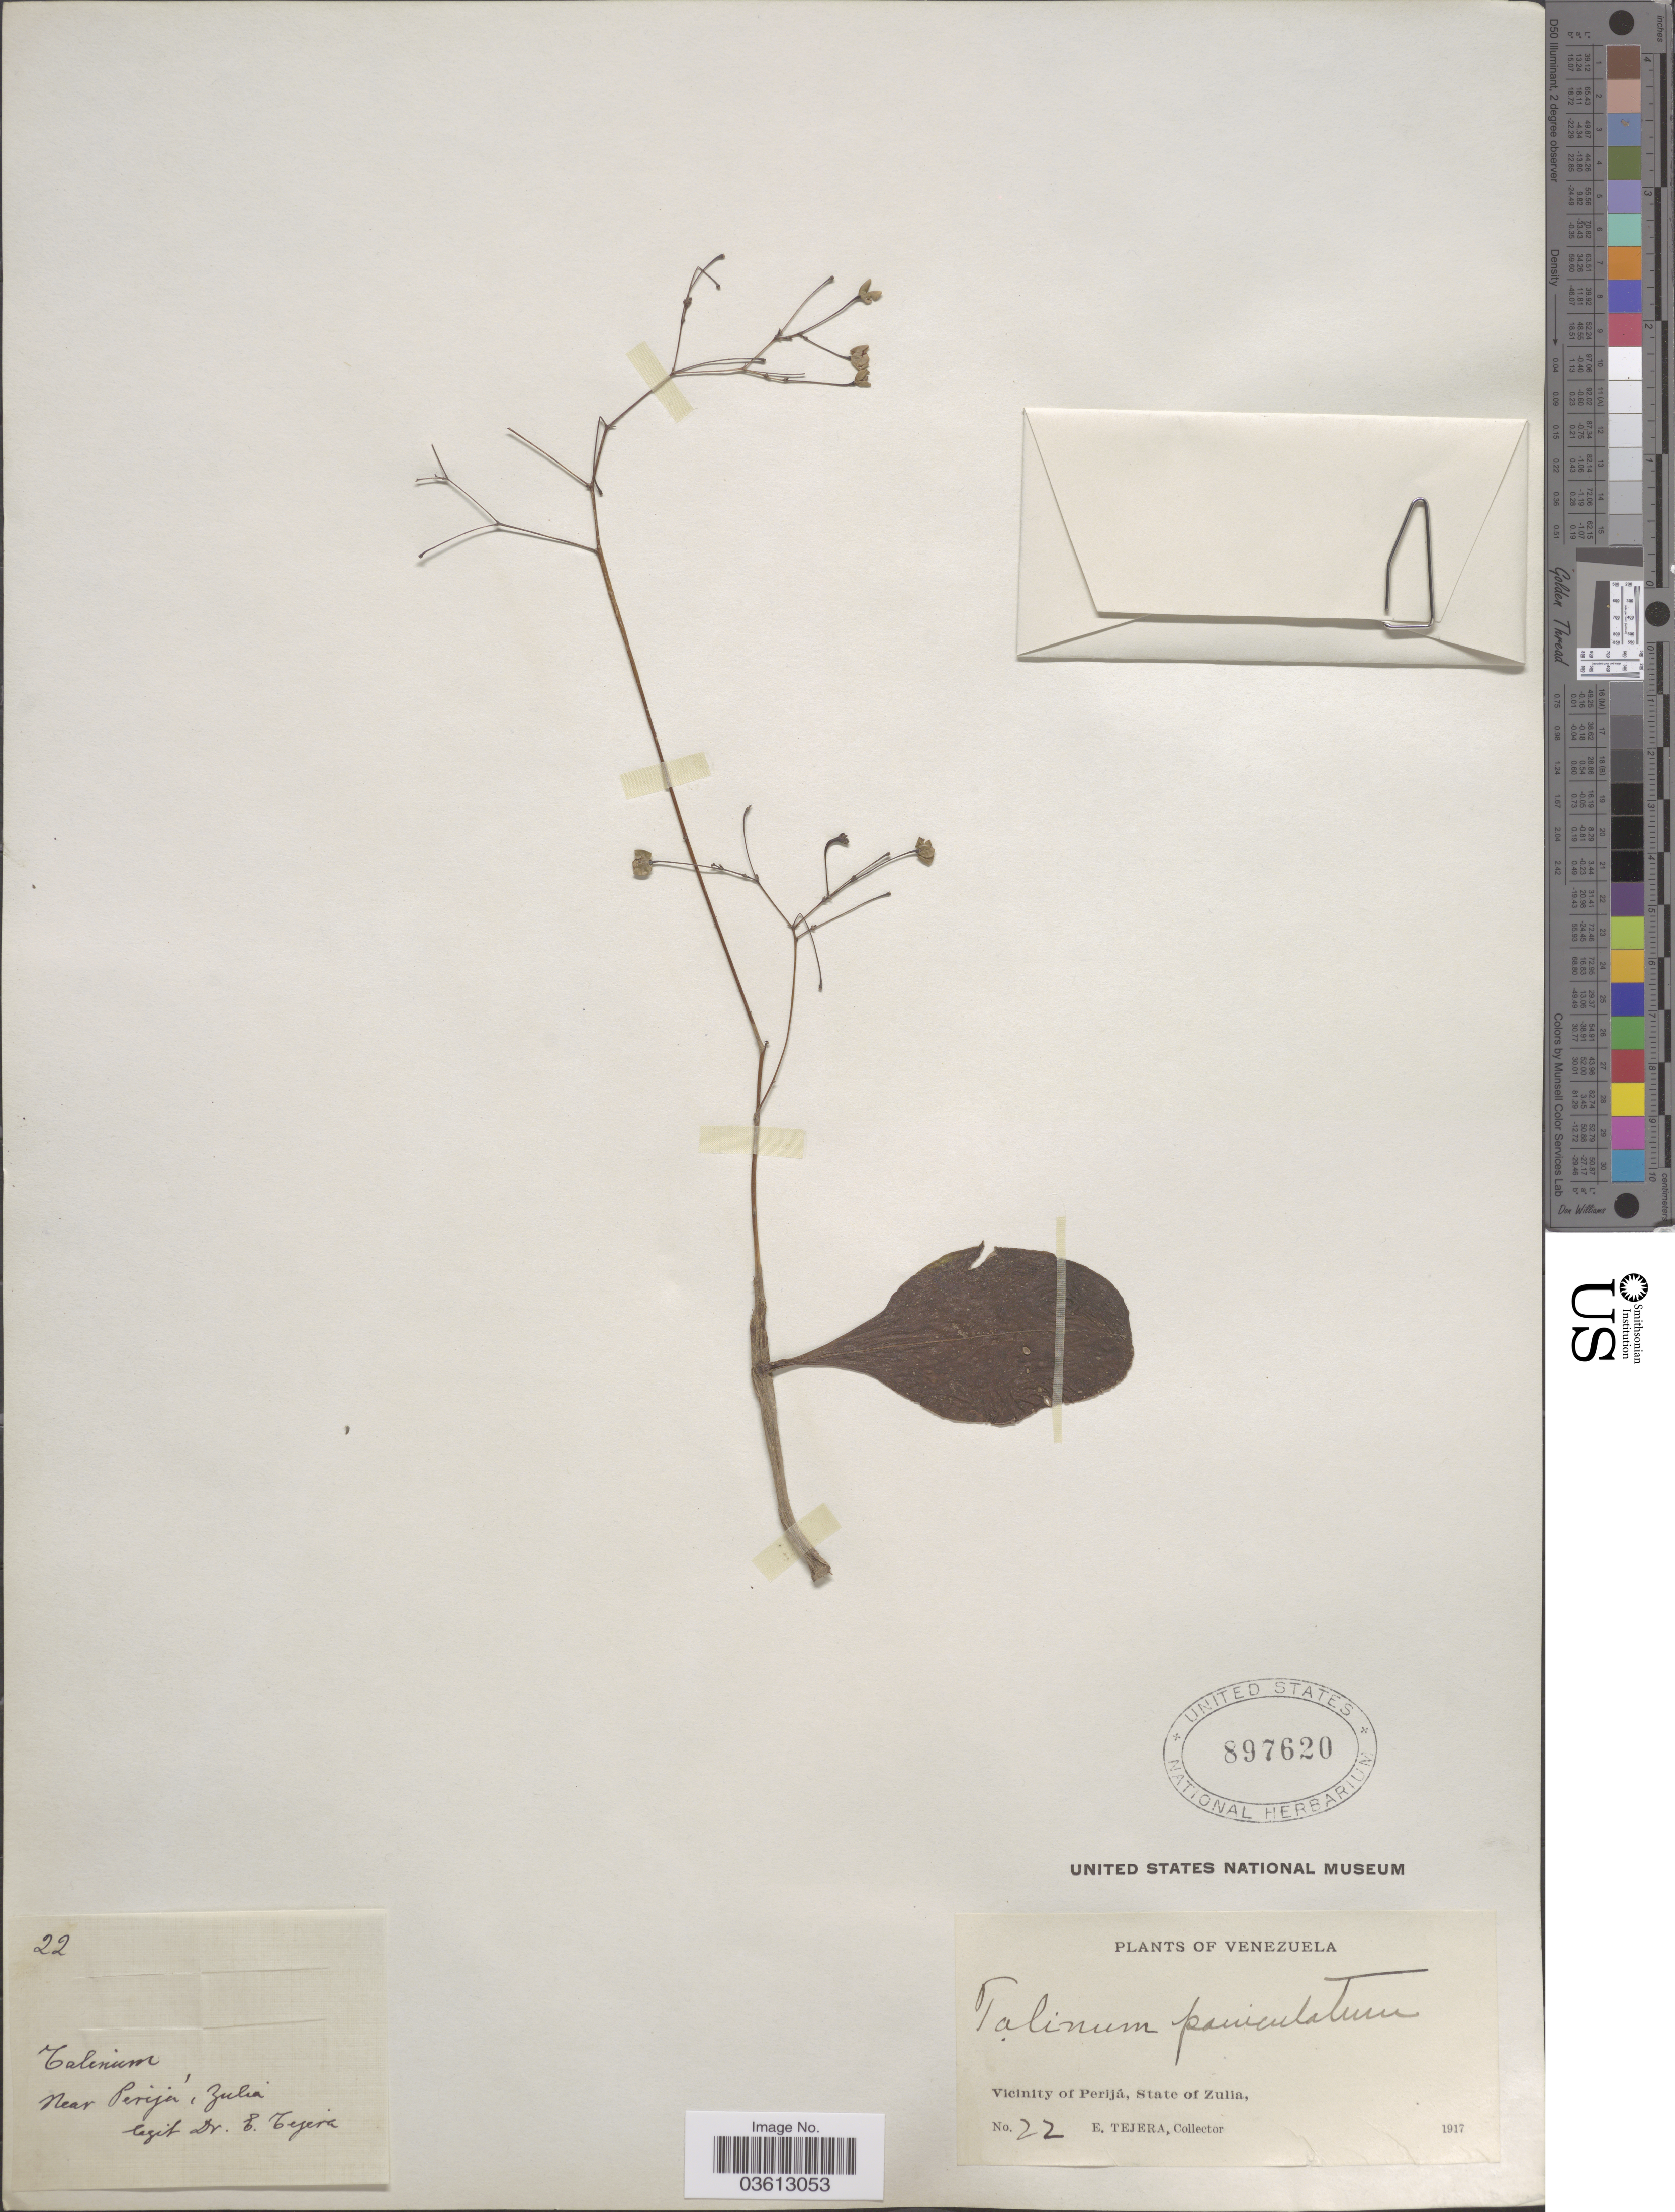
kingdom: Plantae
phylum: Tracheophyta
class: Magnoliopsida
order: Caryophyllales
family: Talinaceae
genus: Talinum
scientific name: Talinum paniculatum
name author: (Jacq.) Gaertn.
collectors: E. Tejera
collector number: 22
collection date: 1917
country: Venezuela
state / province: Zulia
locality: Vicinity of Perijá. Near Perijá.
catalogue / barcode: US 897620